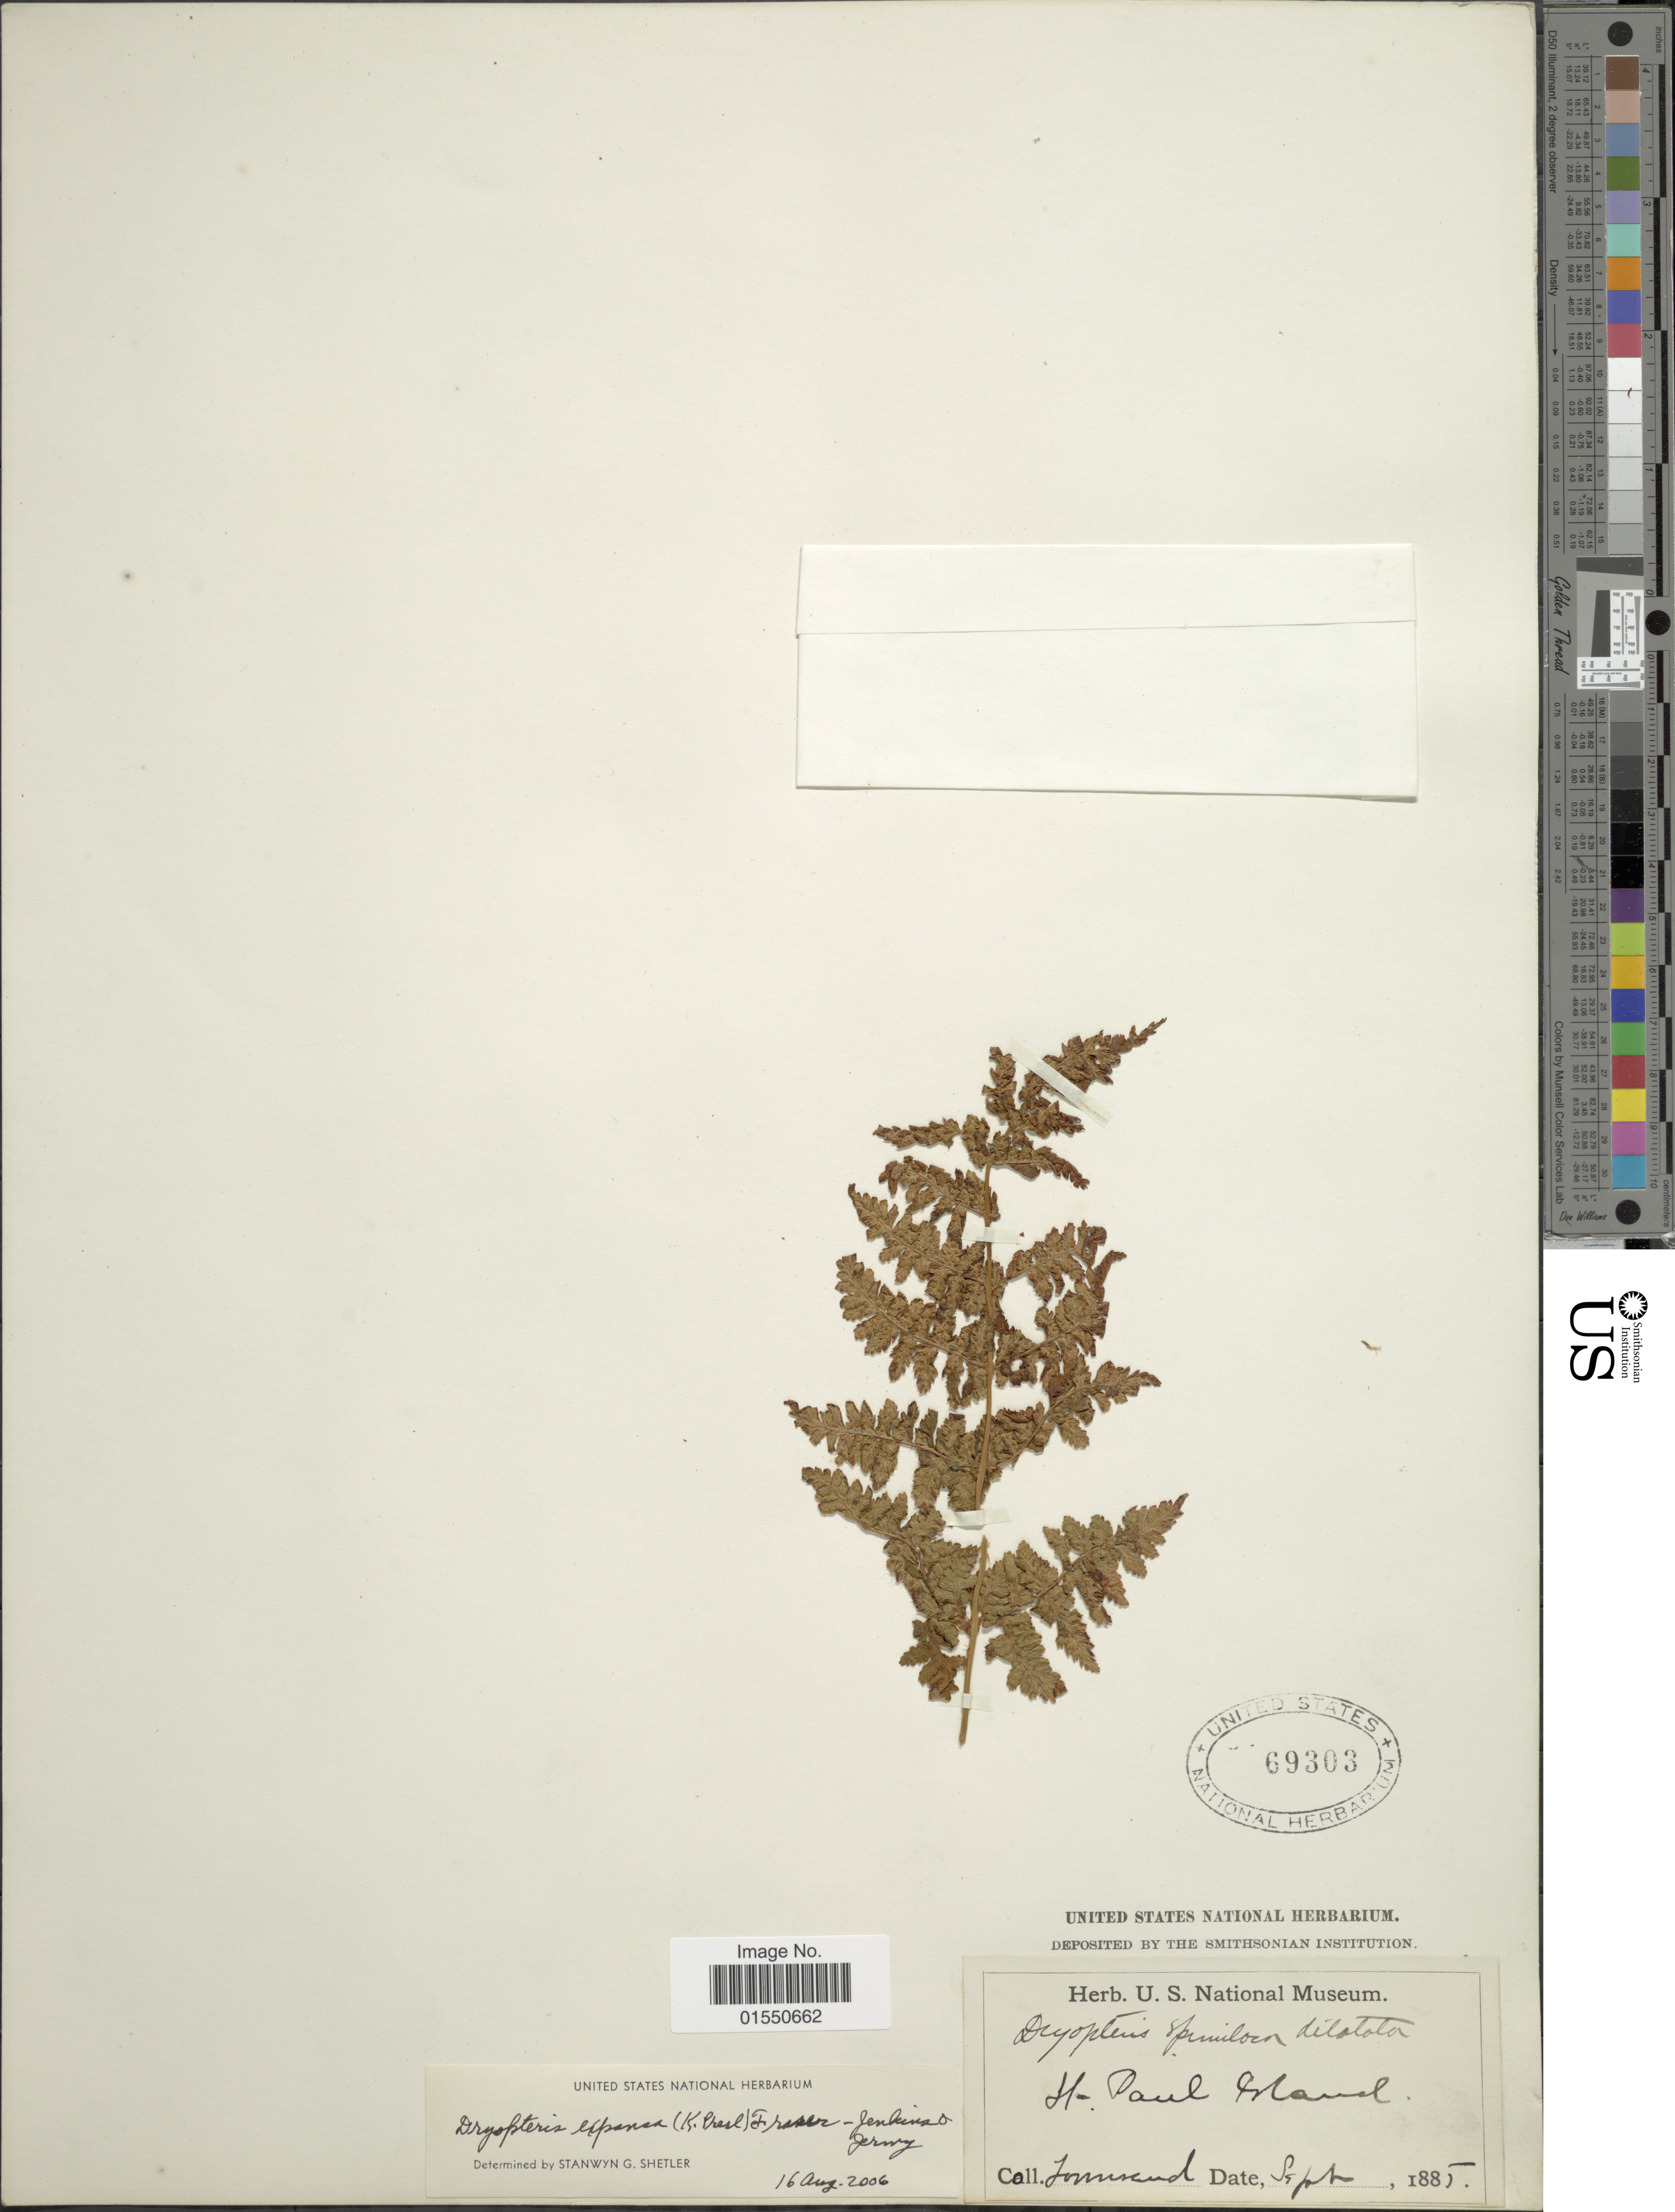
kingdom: Plantae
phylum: Tracheophyta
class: Polypodiopsida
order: Polypodiales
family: Dryopteridaceae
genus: Dryopteris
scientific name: Dryopteris expansa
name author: (C. Presl) Fraser-Jenk. & Jermy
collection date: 1885-09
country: United States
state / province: Alaska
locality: St. Paul Island [uncertain placement]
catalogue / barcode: US 69303